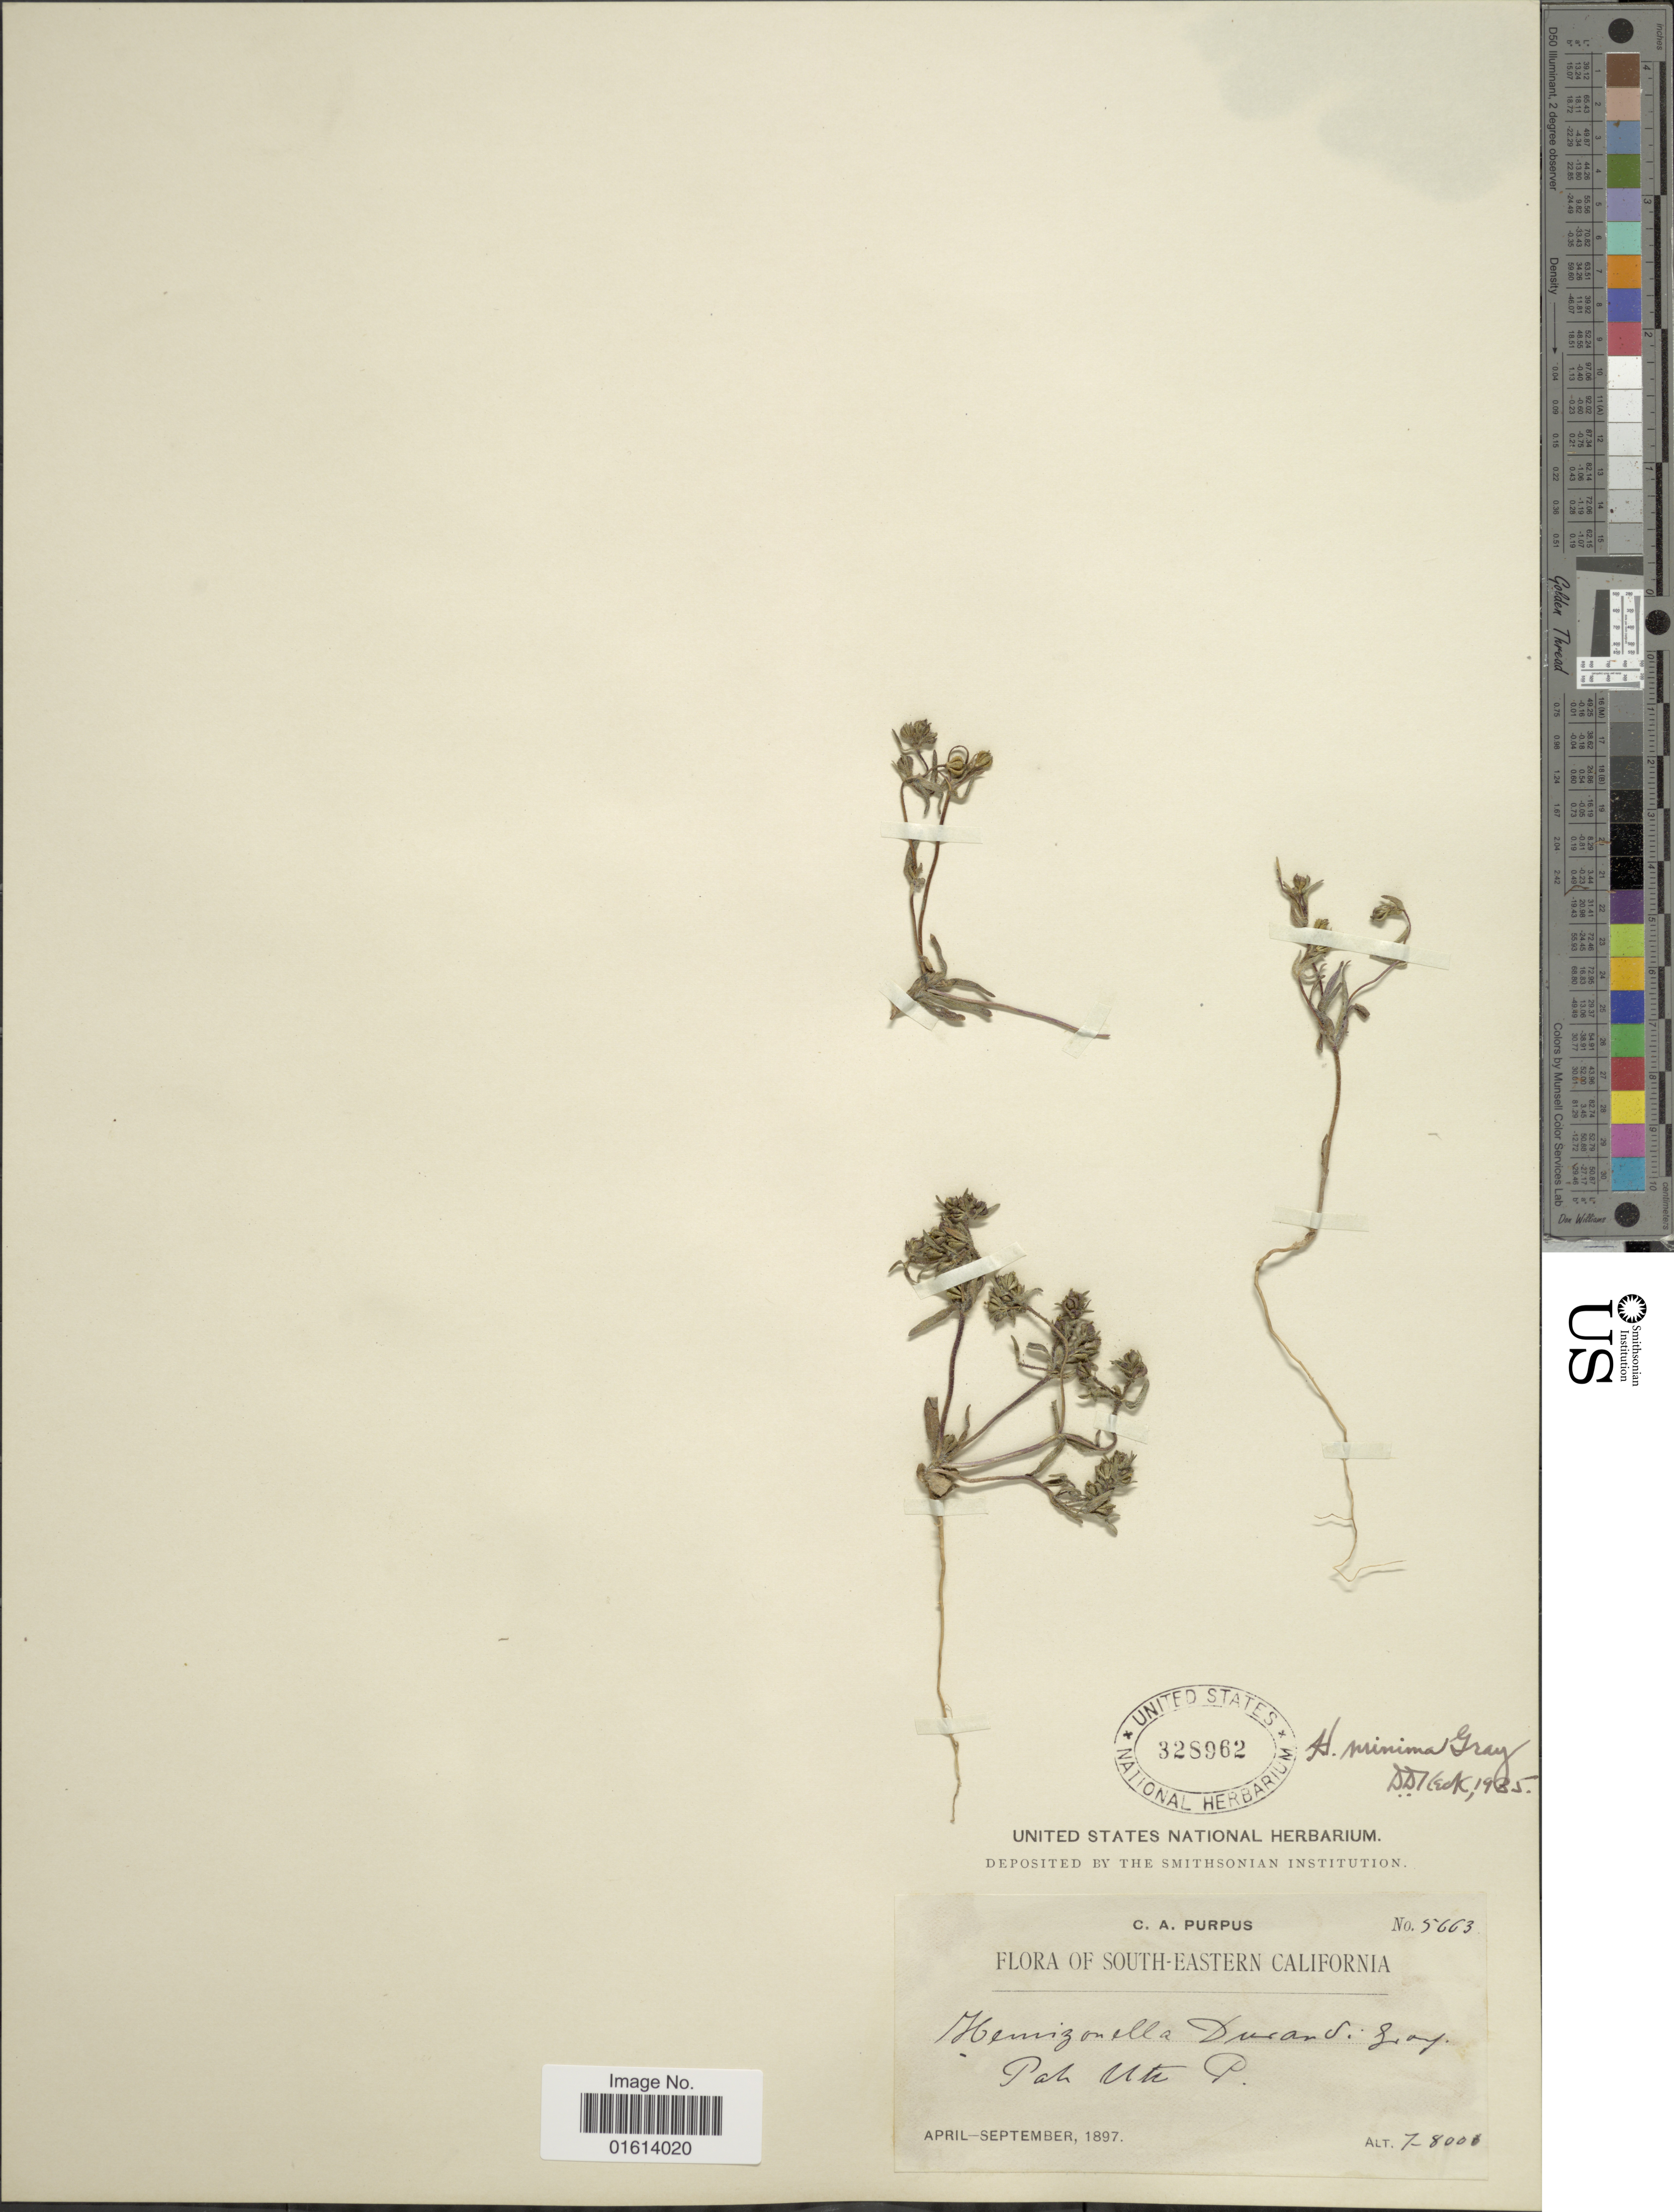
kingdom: Plantae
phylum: Tracheophyta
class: Magnoliopsida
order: Asterales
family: Asteraceae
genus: Hemizonella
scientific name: Hemizonella minima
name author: (A. Gray) A. Gray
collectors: C. A. Purpus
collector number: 5663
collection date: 1897-04/1897-09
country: United States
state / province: California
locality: South-Eastern California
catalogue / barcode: US 328962